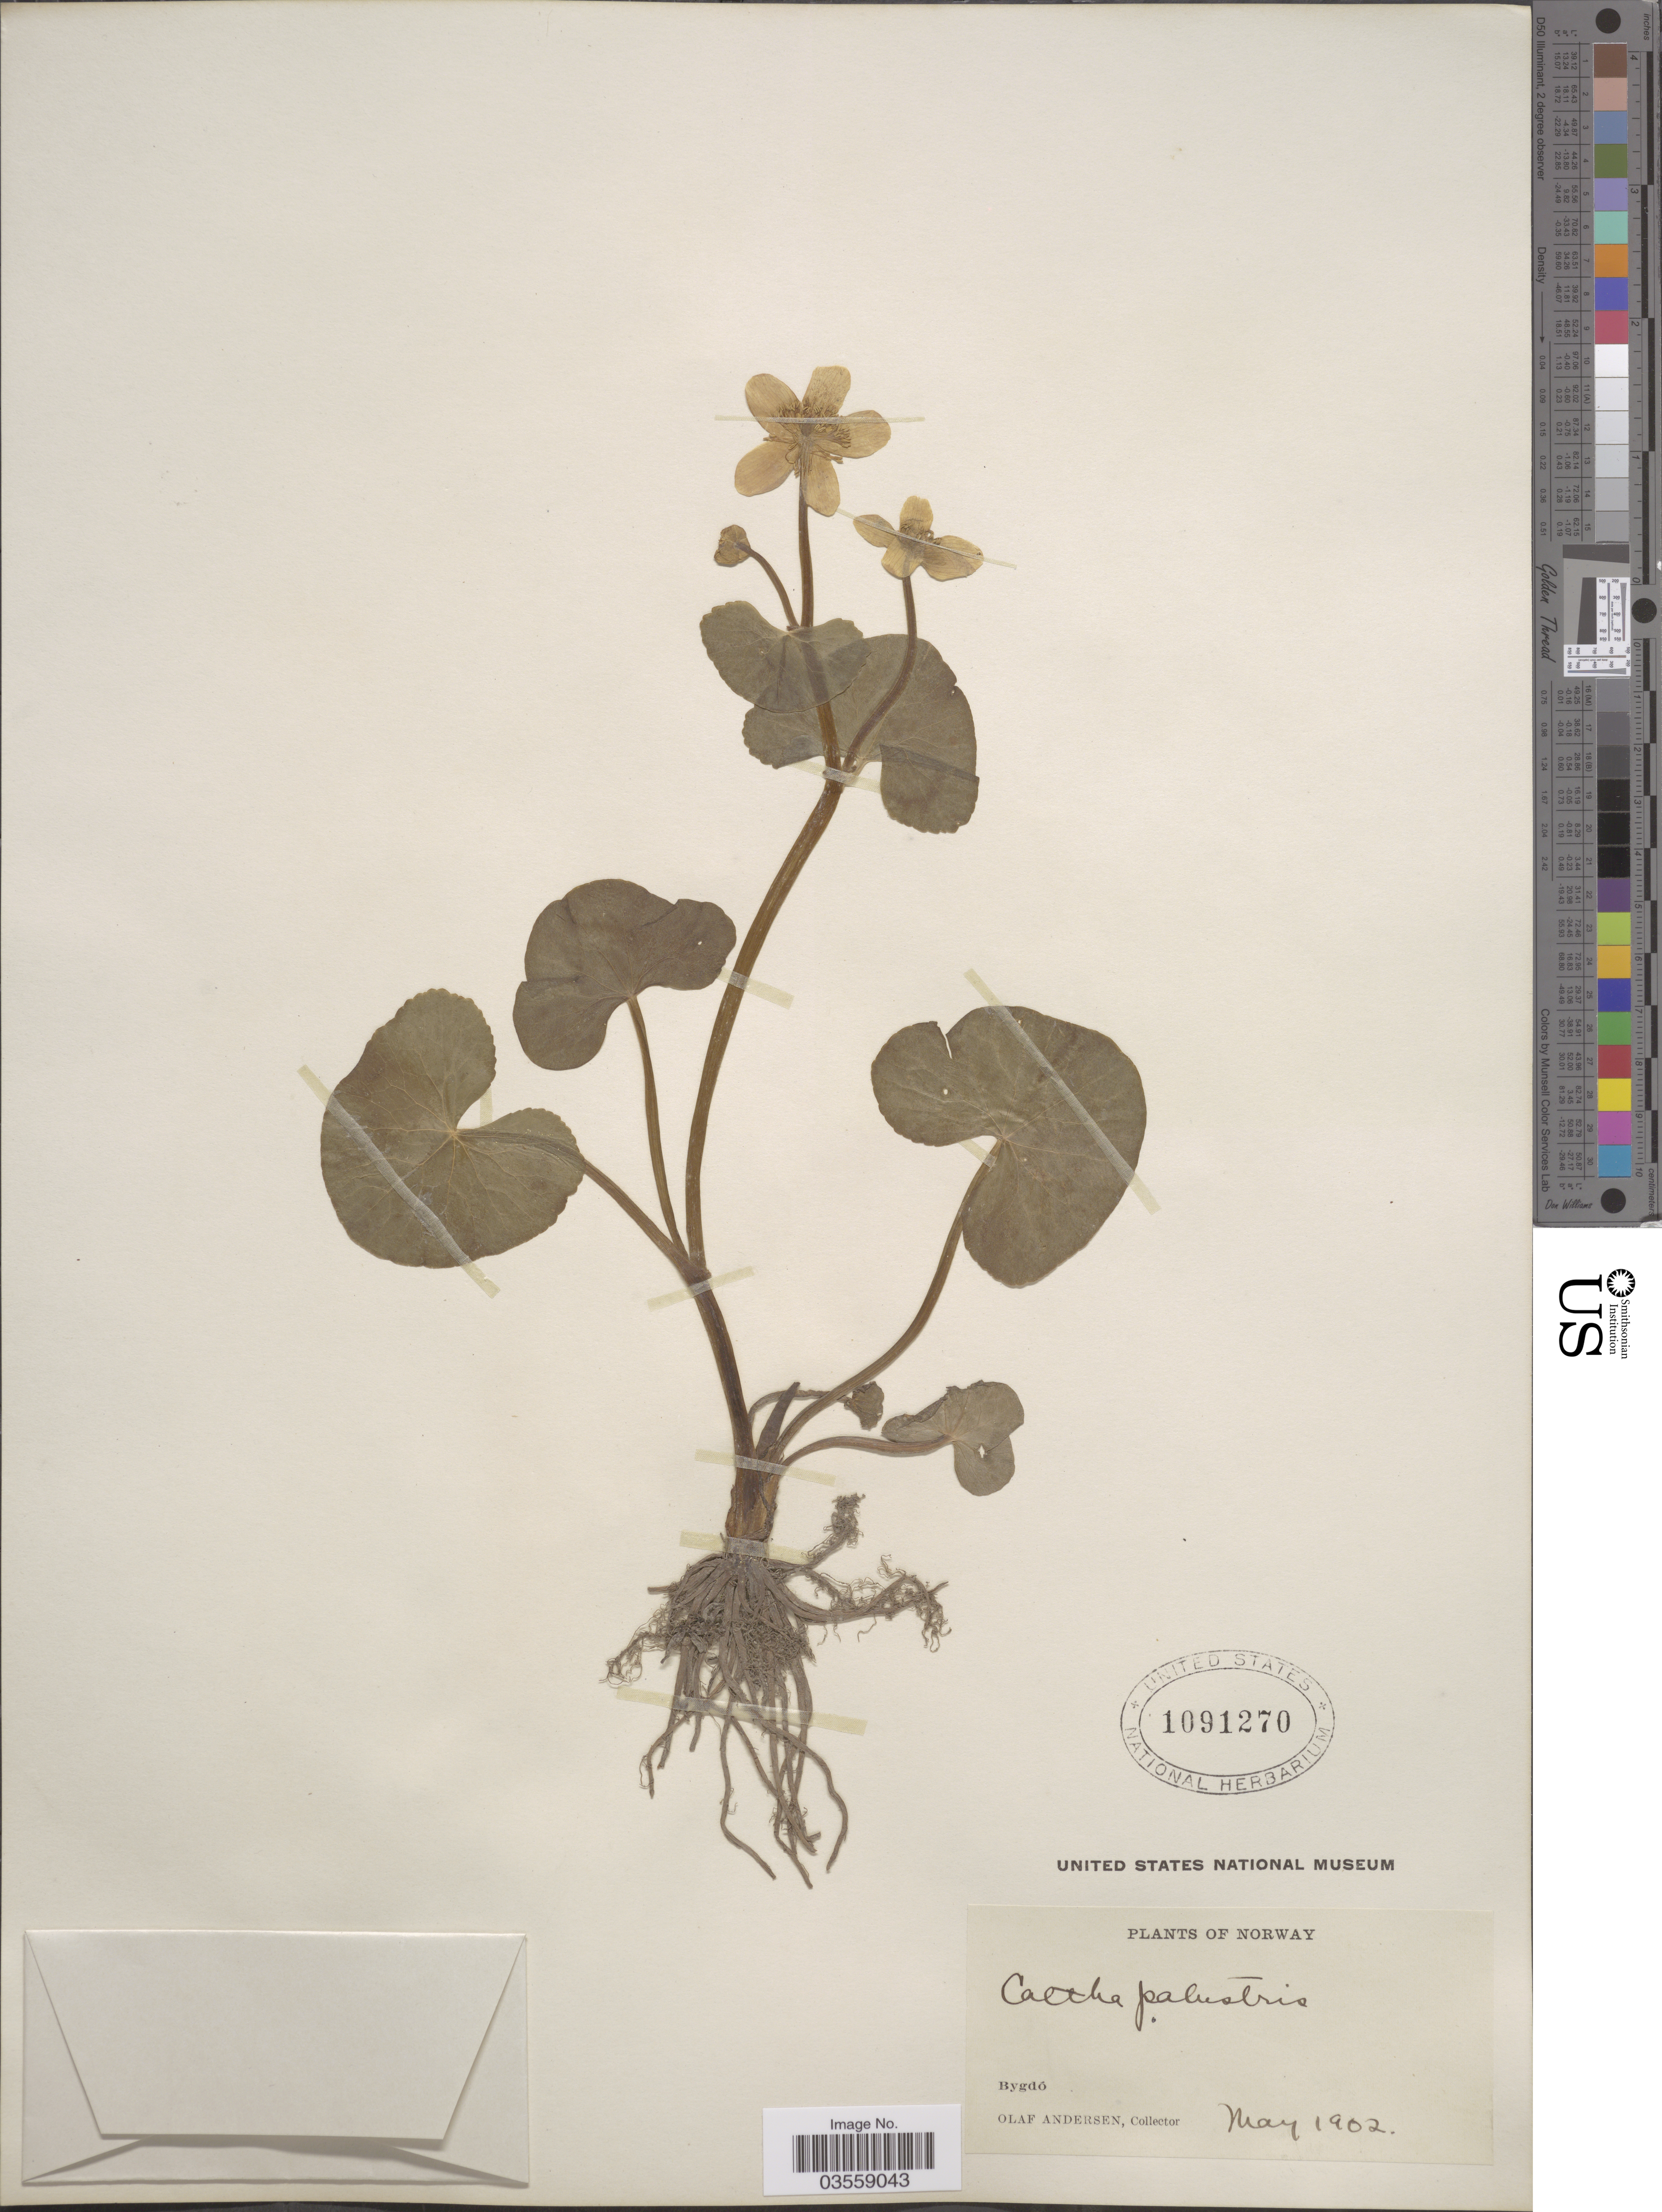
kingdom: Plantae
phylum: Tracheophyta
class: Magnoliopsida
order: Ranunculales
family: Ranunculaceae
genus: Caltha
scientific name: Caltha palustris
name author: L.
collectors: O. Andersen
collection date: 1902-05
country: Norway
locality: Bygdó.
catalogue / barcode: US 1091270